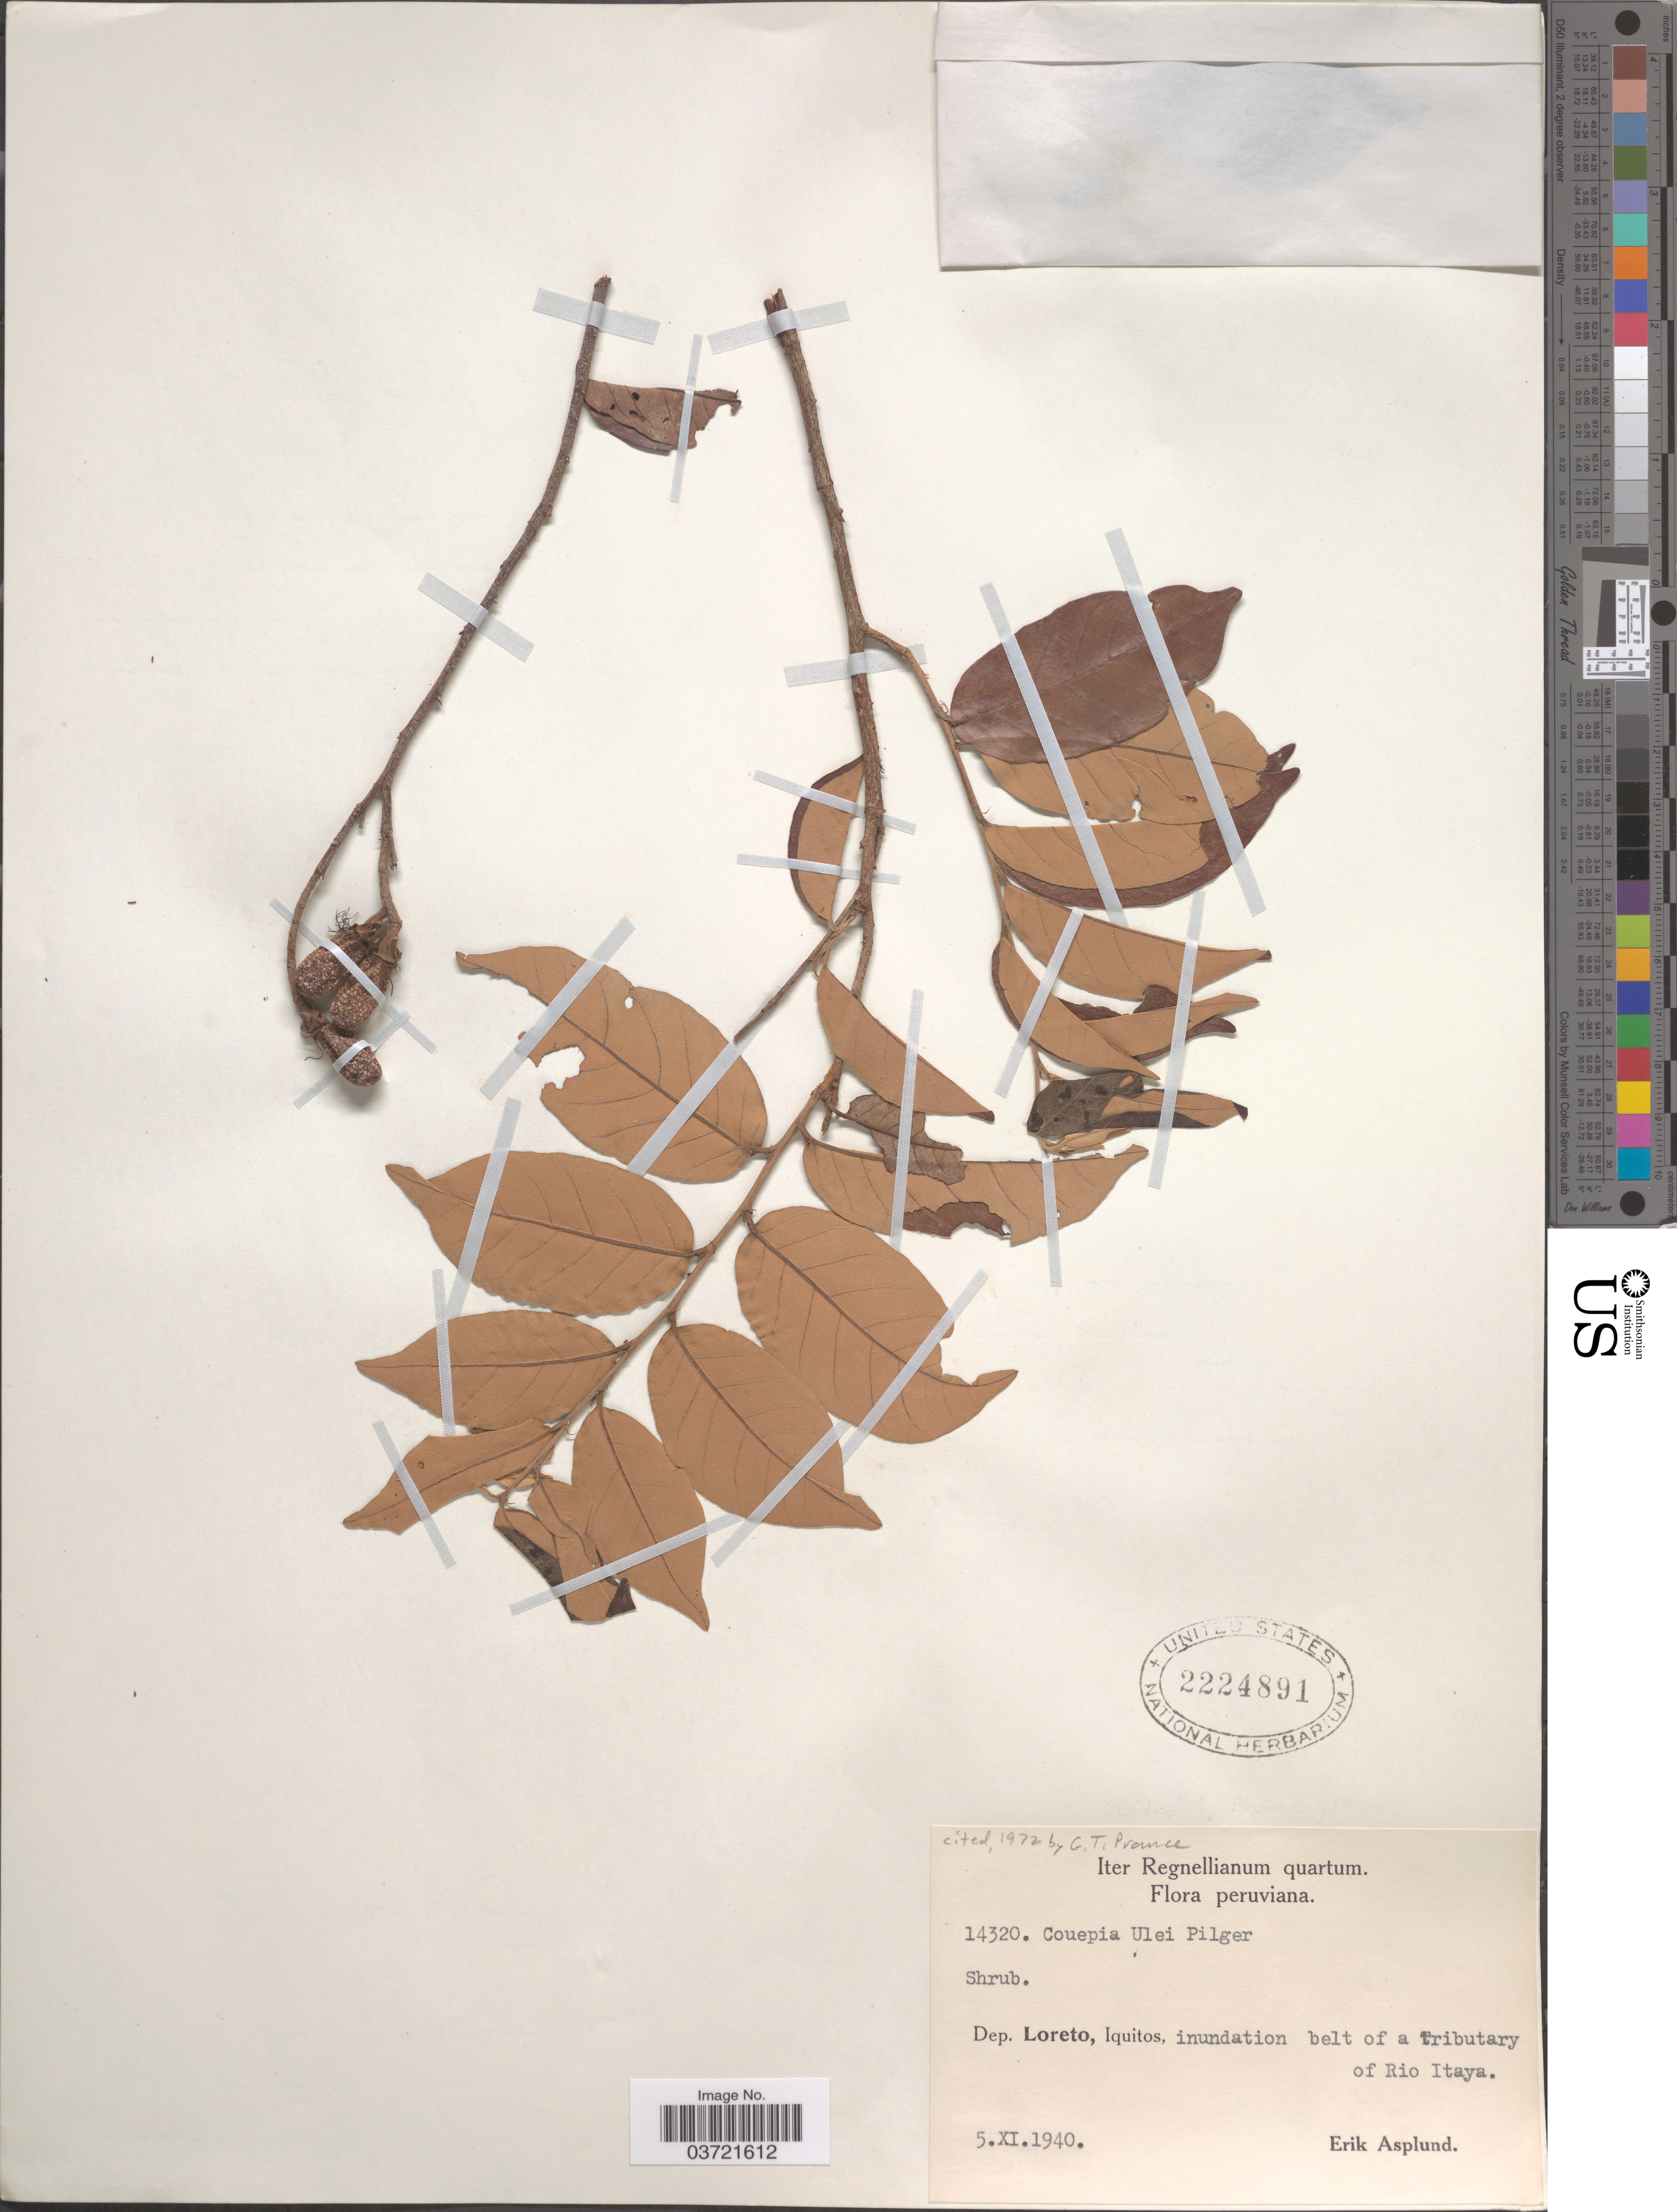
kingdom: Plantae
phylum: Tracheophyta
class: Magnoliopsida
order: Malpighiales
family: Chrysobalanaceae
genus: Couepia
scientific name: Couepia ulei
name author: Pilg.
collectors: E. Asplund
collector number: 14320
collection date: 1940-11-05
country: Peru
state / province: Loreto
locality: Dep. Loreto, Iquitosm inundation belt of a tributary of Rio Itaya.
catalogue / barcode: US 2224891